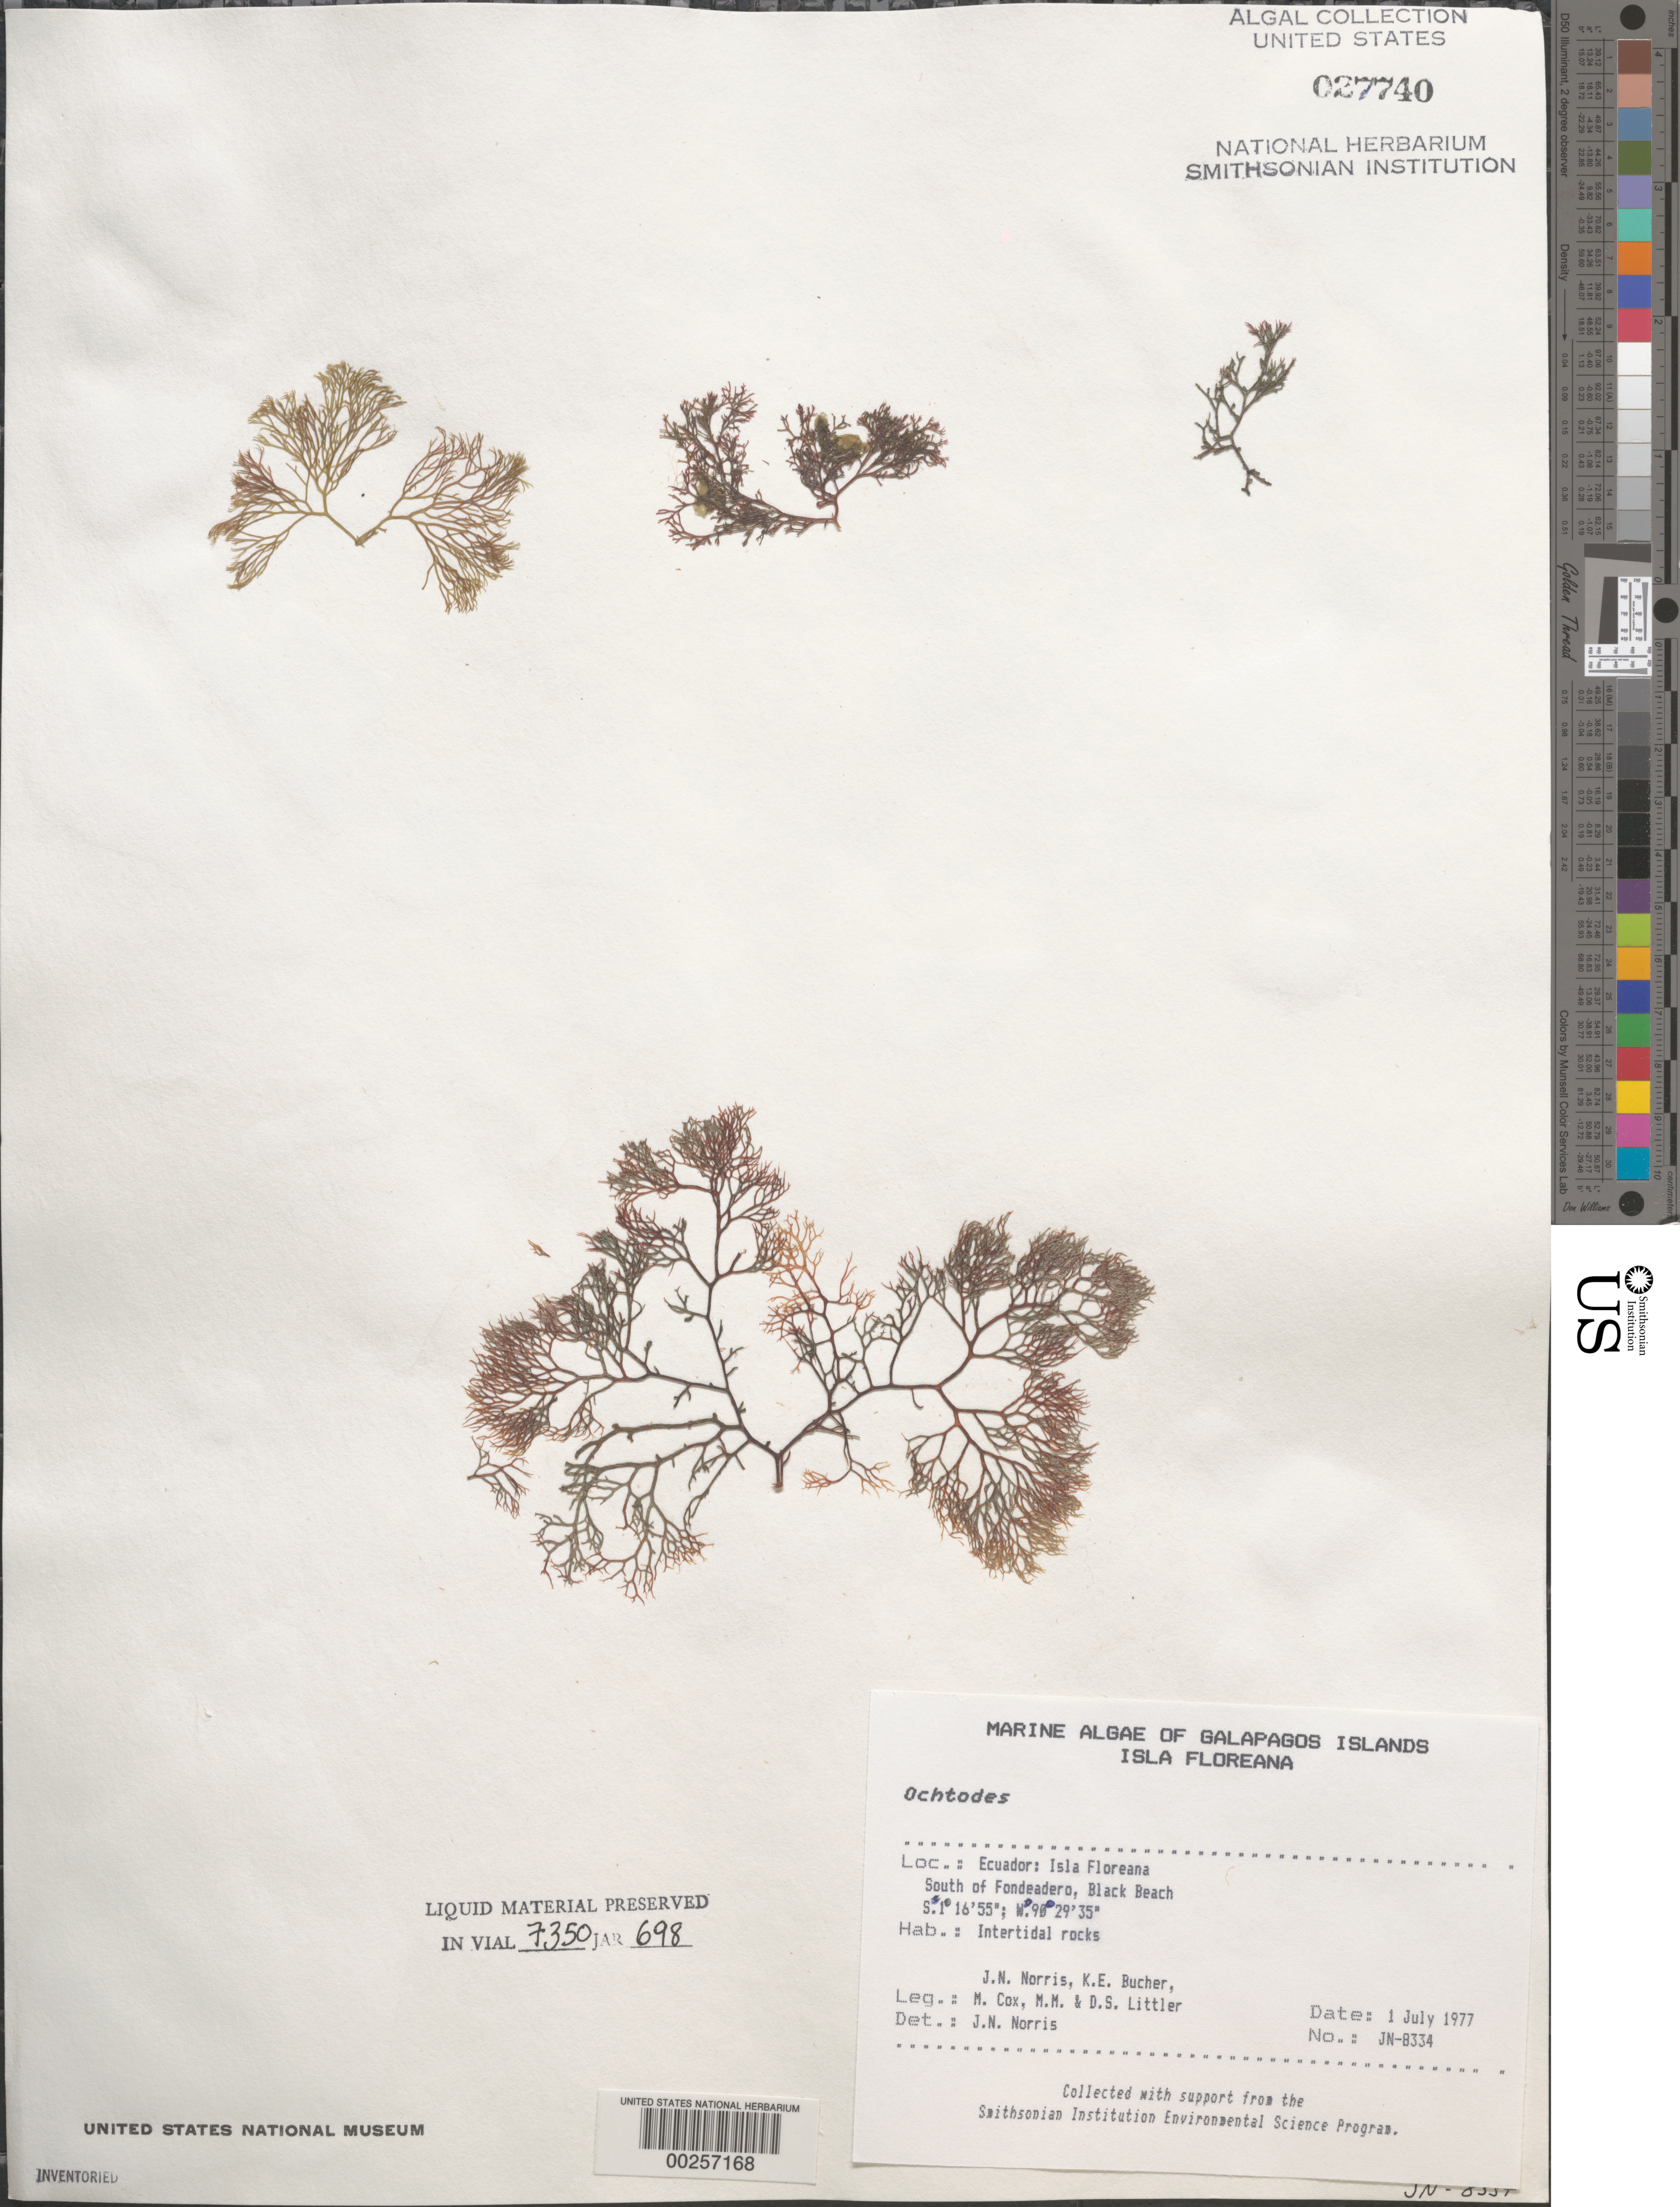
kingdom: Plantae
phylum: Rhodophyta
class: Florideophyceae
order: Gigartinales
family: Rhizophyllidaceae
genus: Ochtodes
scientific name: Ochtodes sp.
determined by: Norris, James N.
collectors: J. N. Norris, K. E. Bucher, M. Cox, M. M. Littler & D. S. Littler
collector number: JN-8334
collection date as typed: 01 Jul 1977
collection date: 1977-07-01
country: Ecuador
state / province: Colón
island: Floreana [Charles, Santa Maria]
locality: Black Beach south of Fondeadero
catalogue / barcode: US 27740